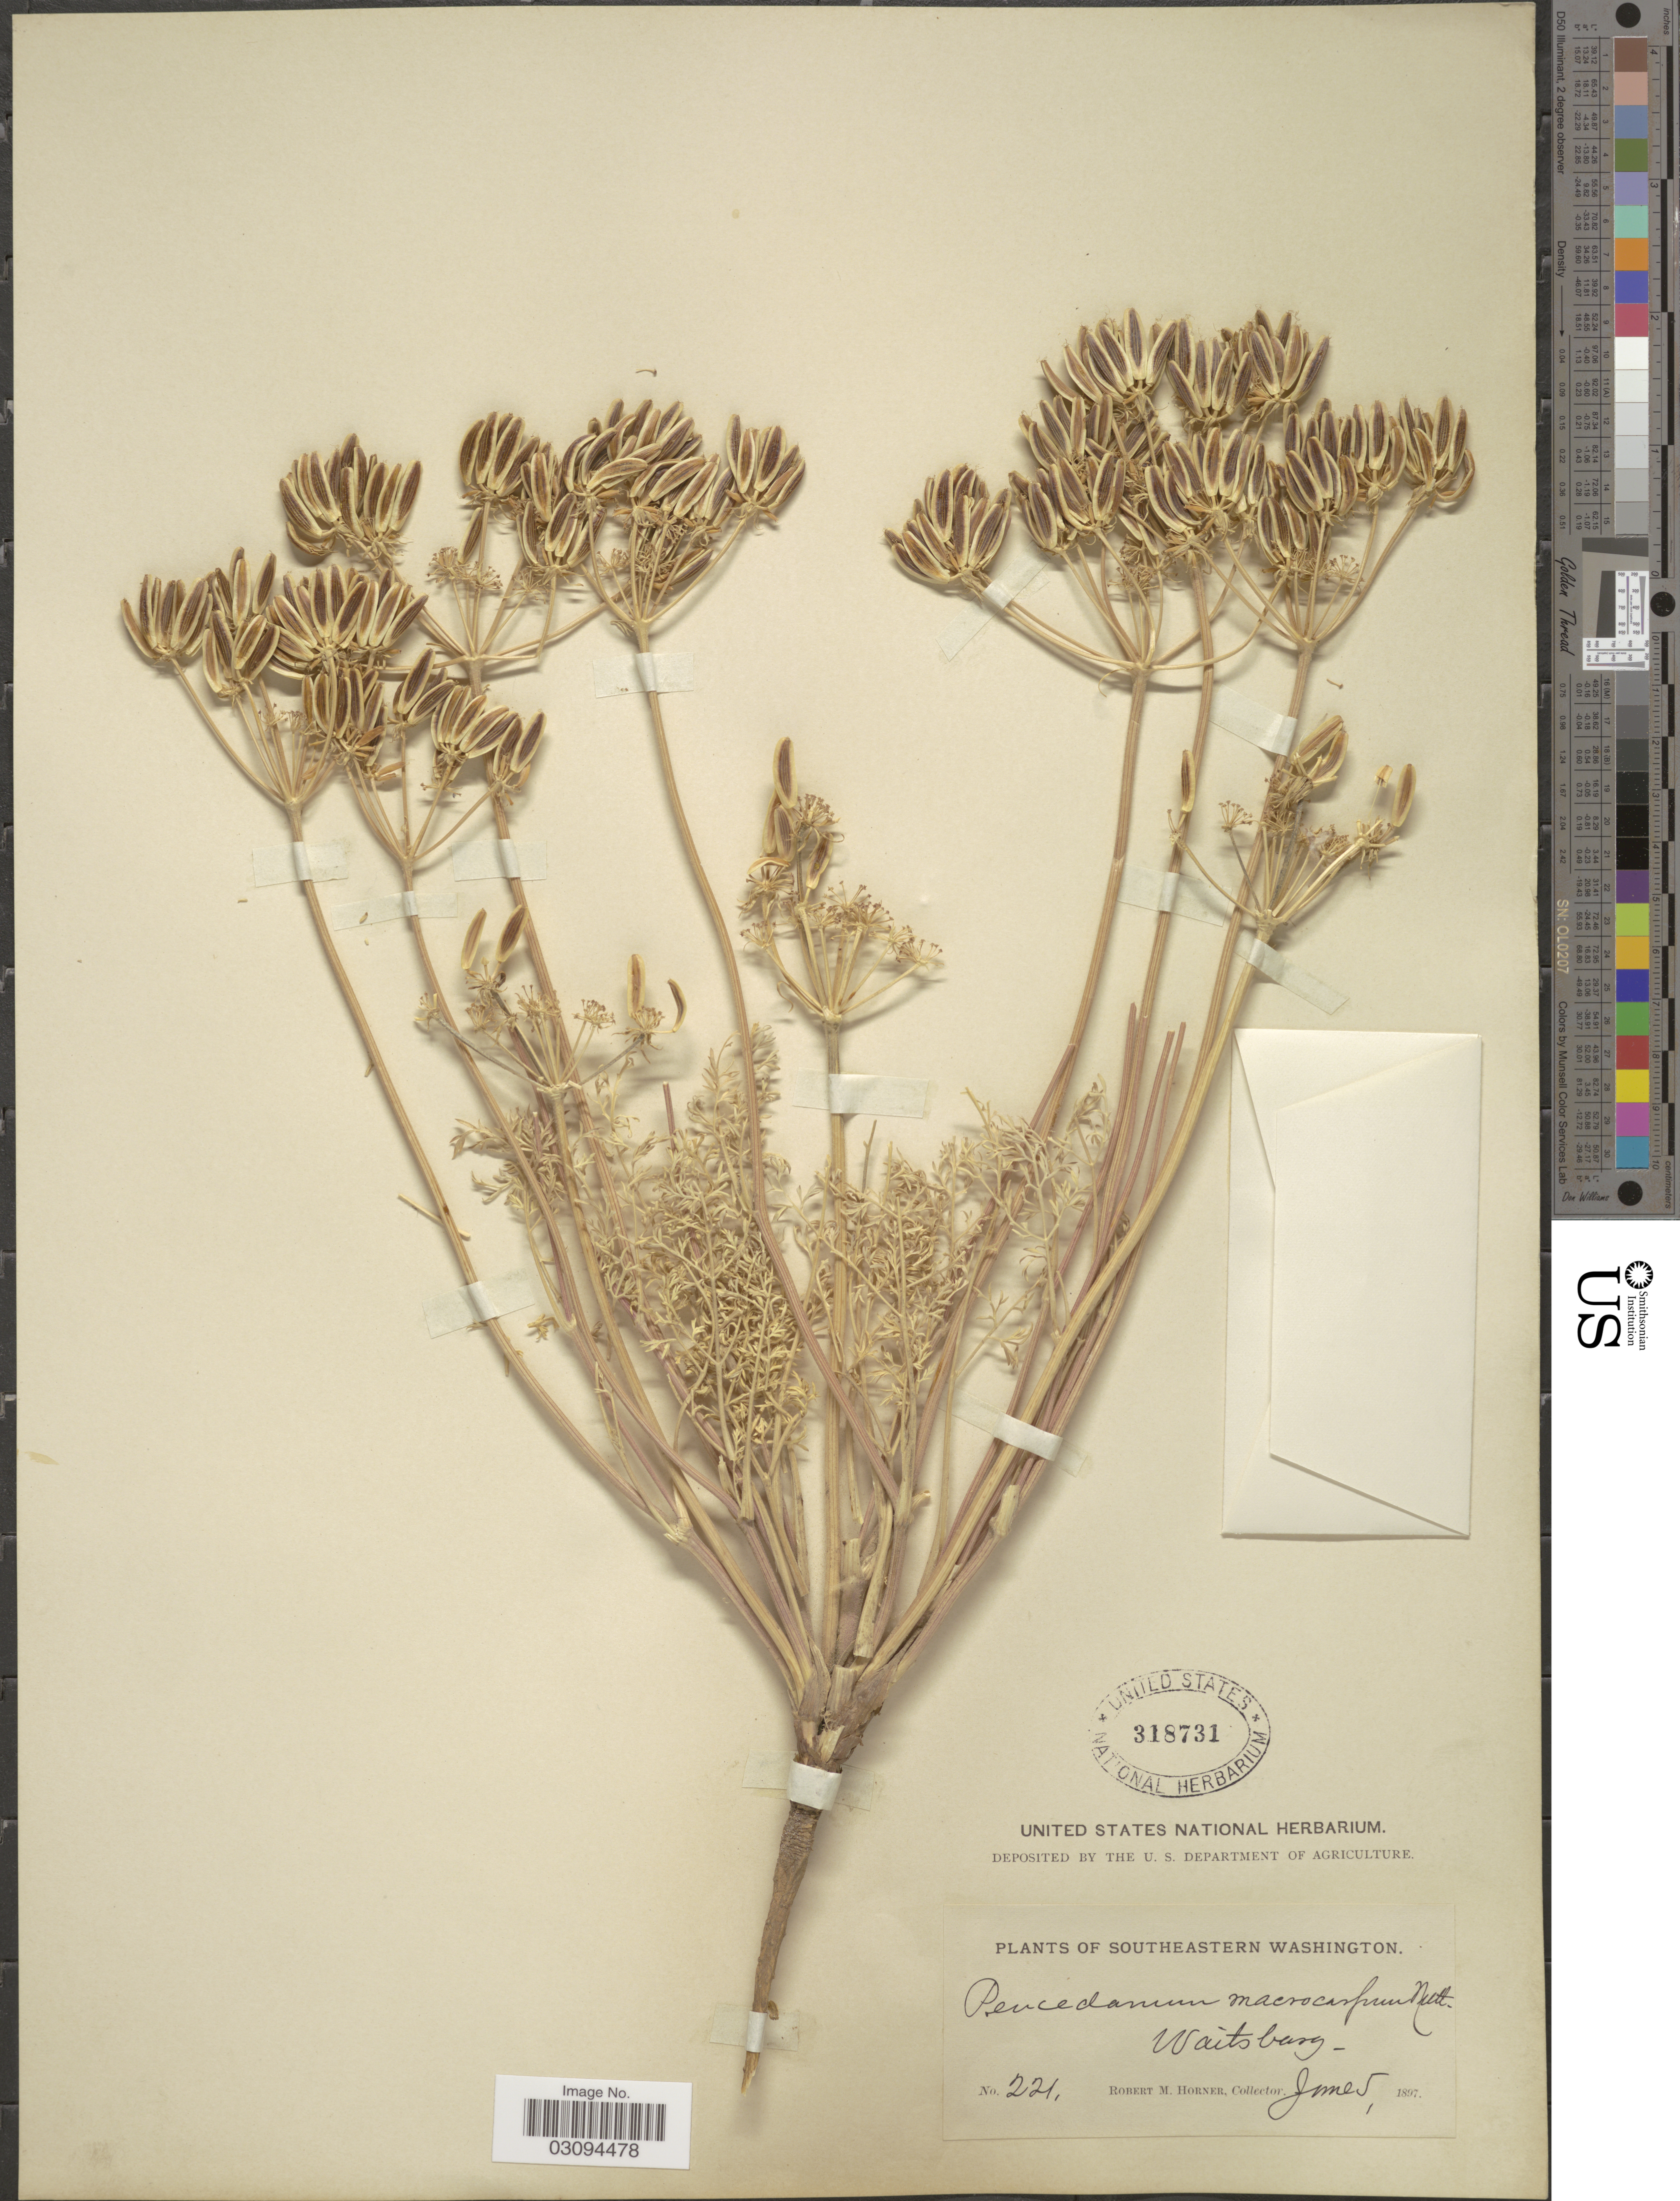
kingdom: Plantae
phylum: Tracheophyta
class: Magnoliopsida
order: Apiales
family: Apiaceae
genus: Lomatium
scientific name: Lomatium macrocarpum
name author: (Hook. et al.) J.M. Coult. & Rose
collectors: R. Horner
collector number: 221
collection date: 1897-06-05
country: United States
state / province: Washington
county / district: Walla Walla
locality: Southeastern Washington. Waitsburg.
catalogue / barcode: US 318731